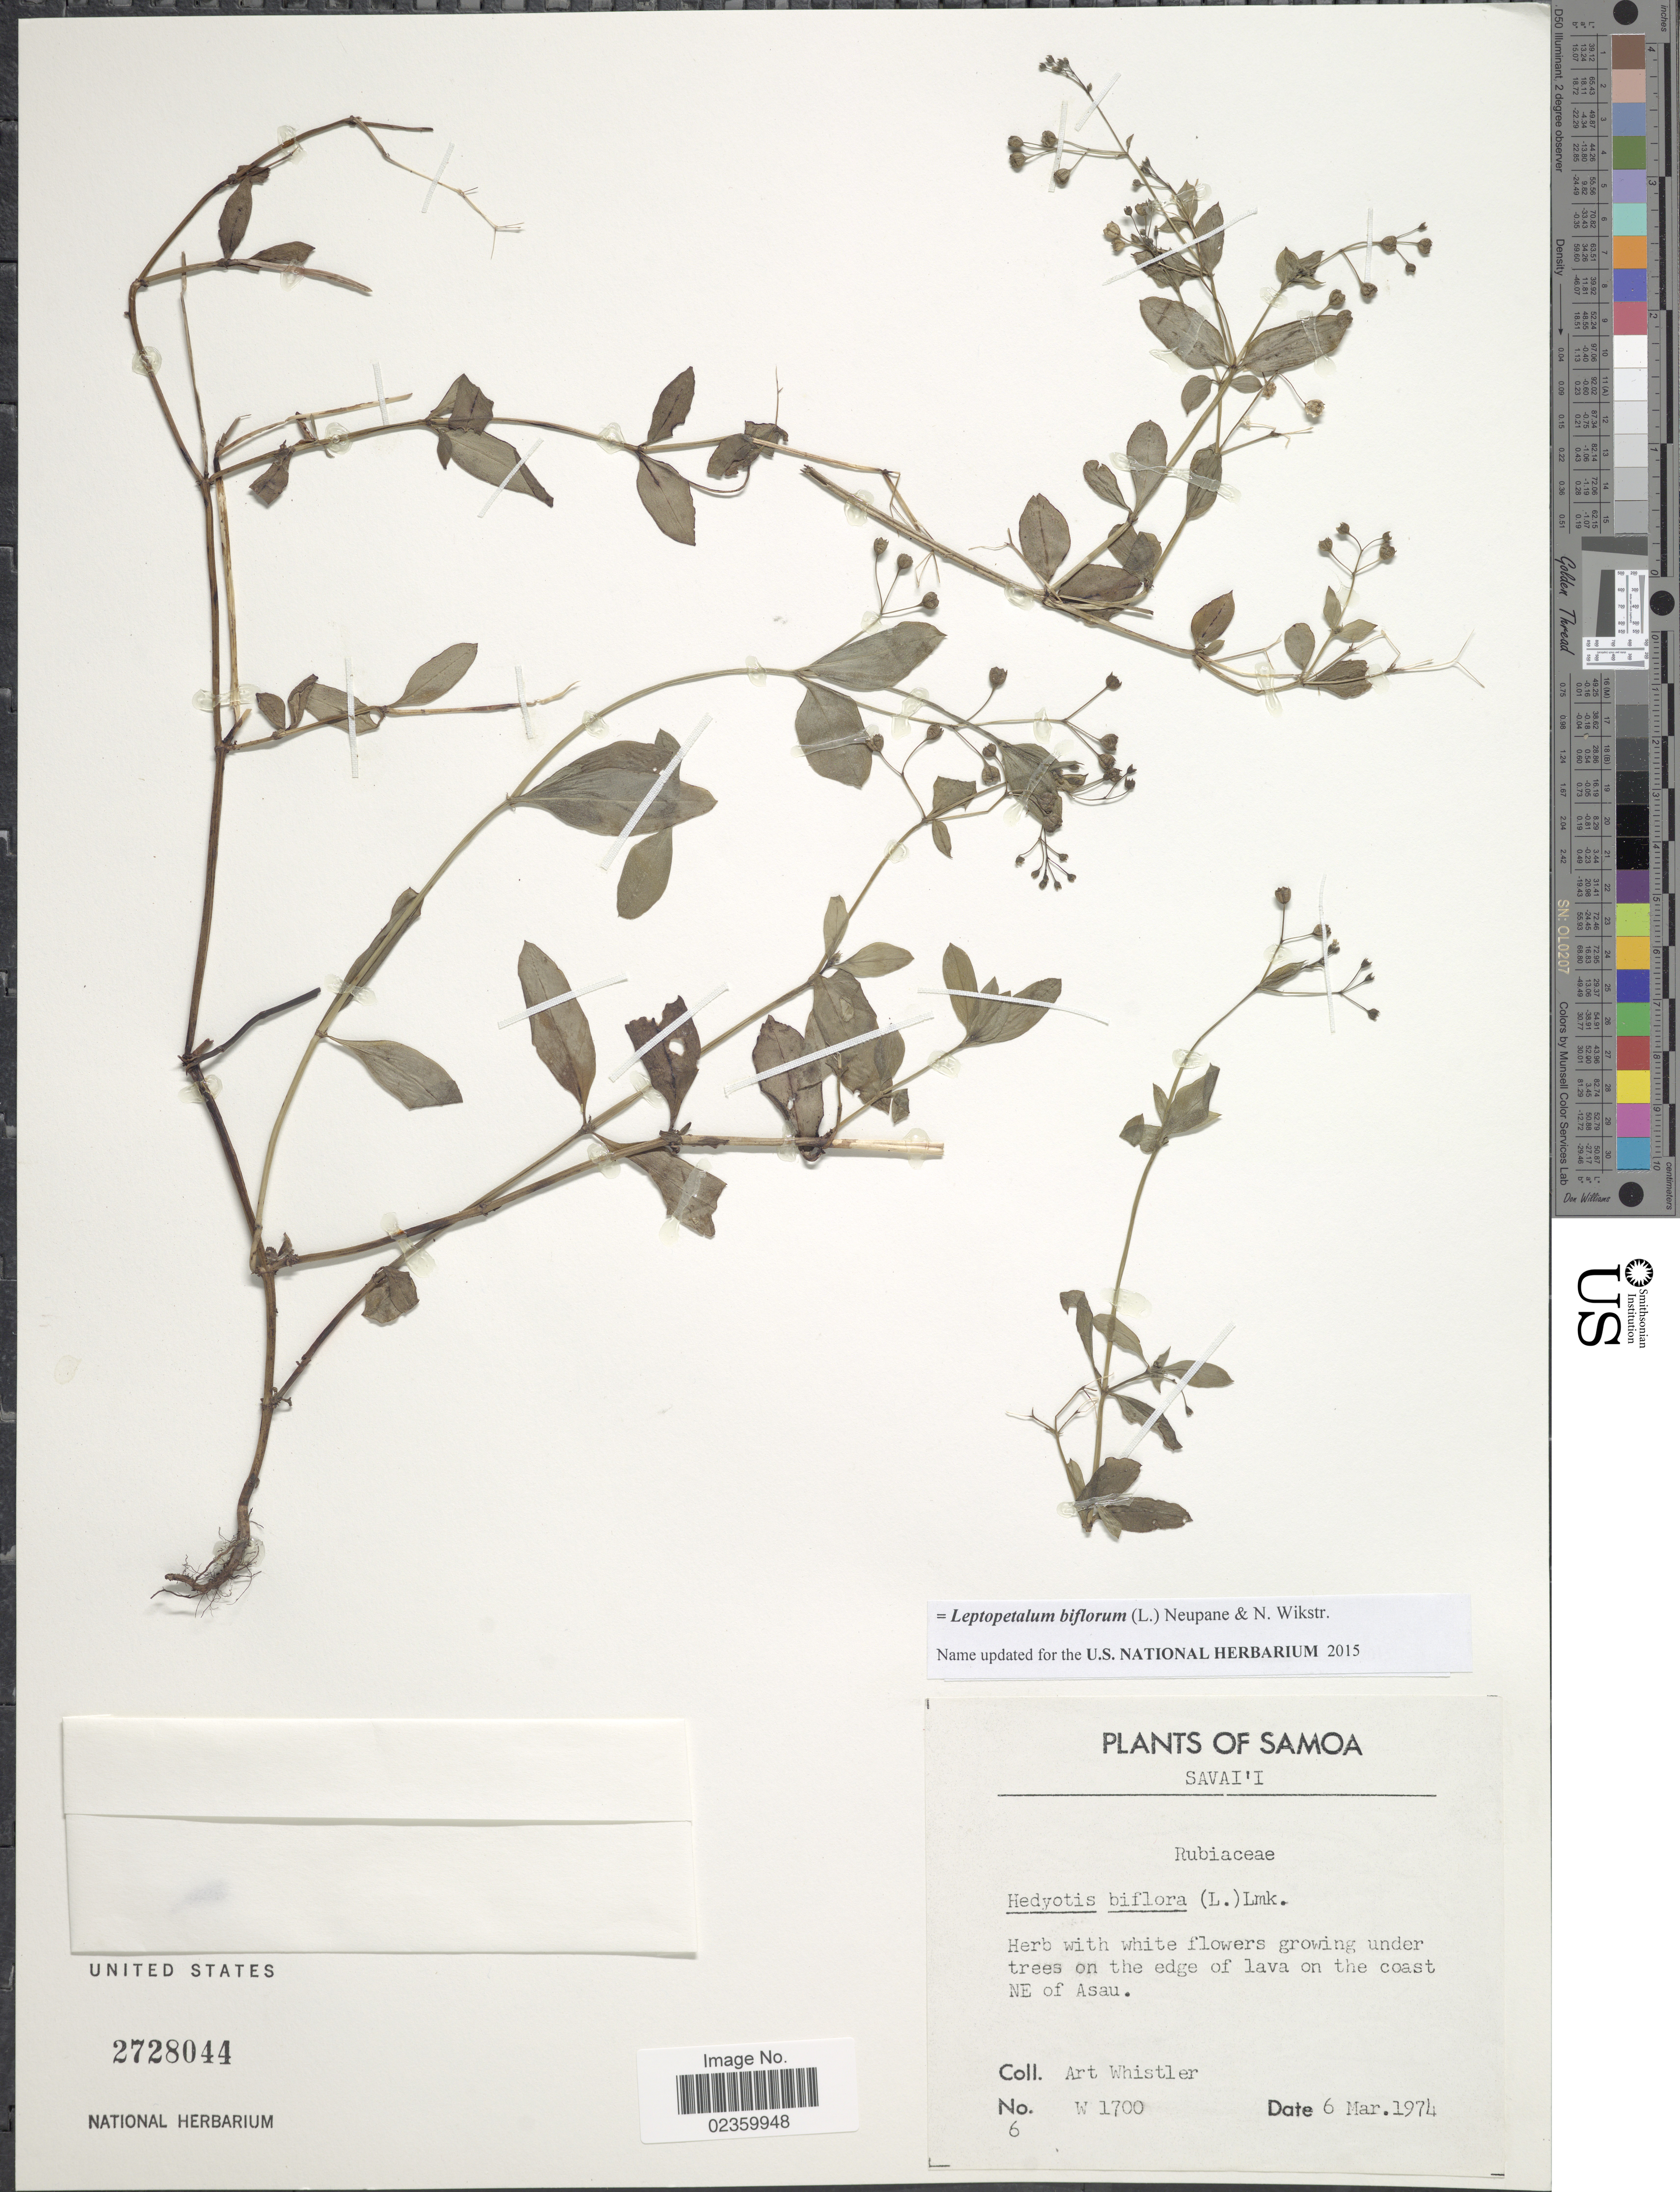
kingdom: Plantae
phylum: Tracheophyta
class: Magnoliopsida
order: Gentianales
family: Rubiaceae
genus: Leptopetalum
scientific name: Leptopetalum biflorum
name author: (L.) Neupane & N. Wikstr.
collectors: A. Whistler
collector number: W 1700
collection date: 1974-03-06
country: Samoa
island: Savai'i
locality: Savai'i. Under trees on the edge of lava on the coast NE of Asau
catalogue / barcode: US 2728044